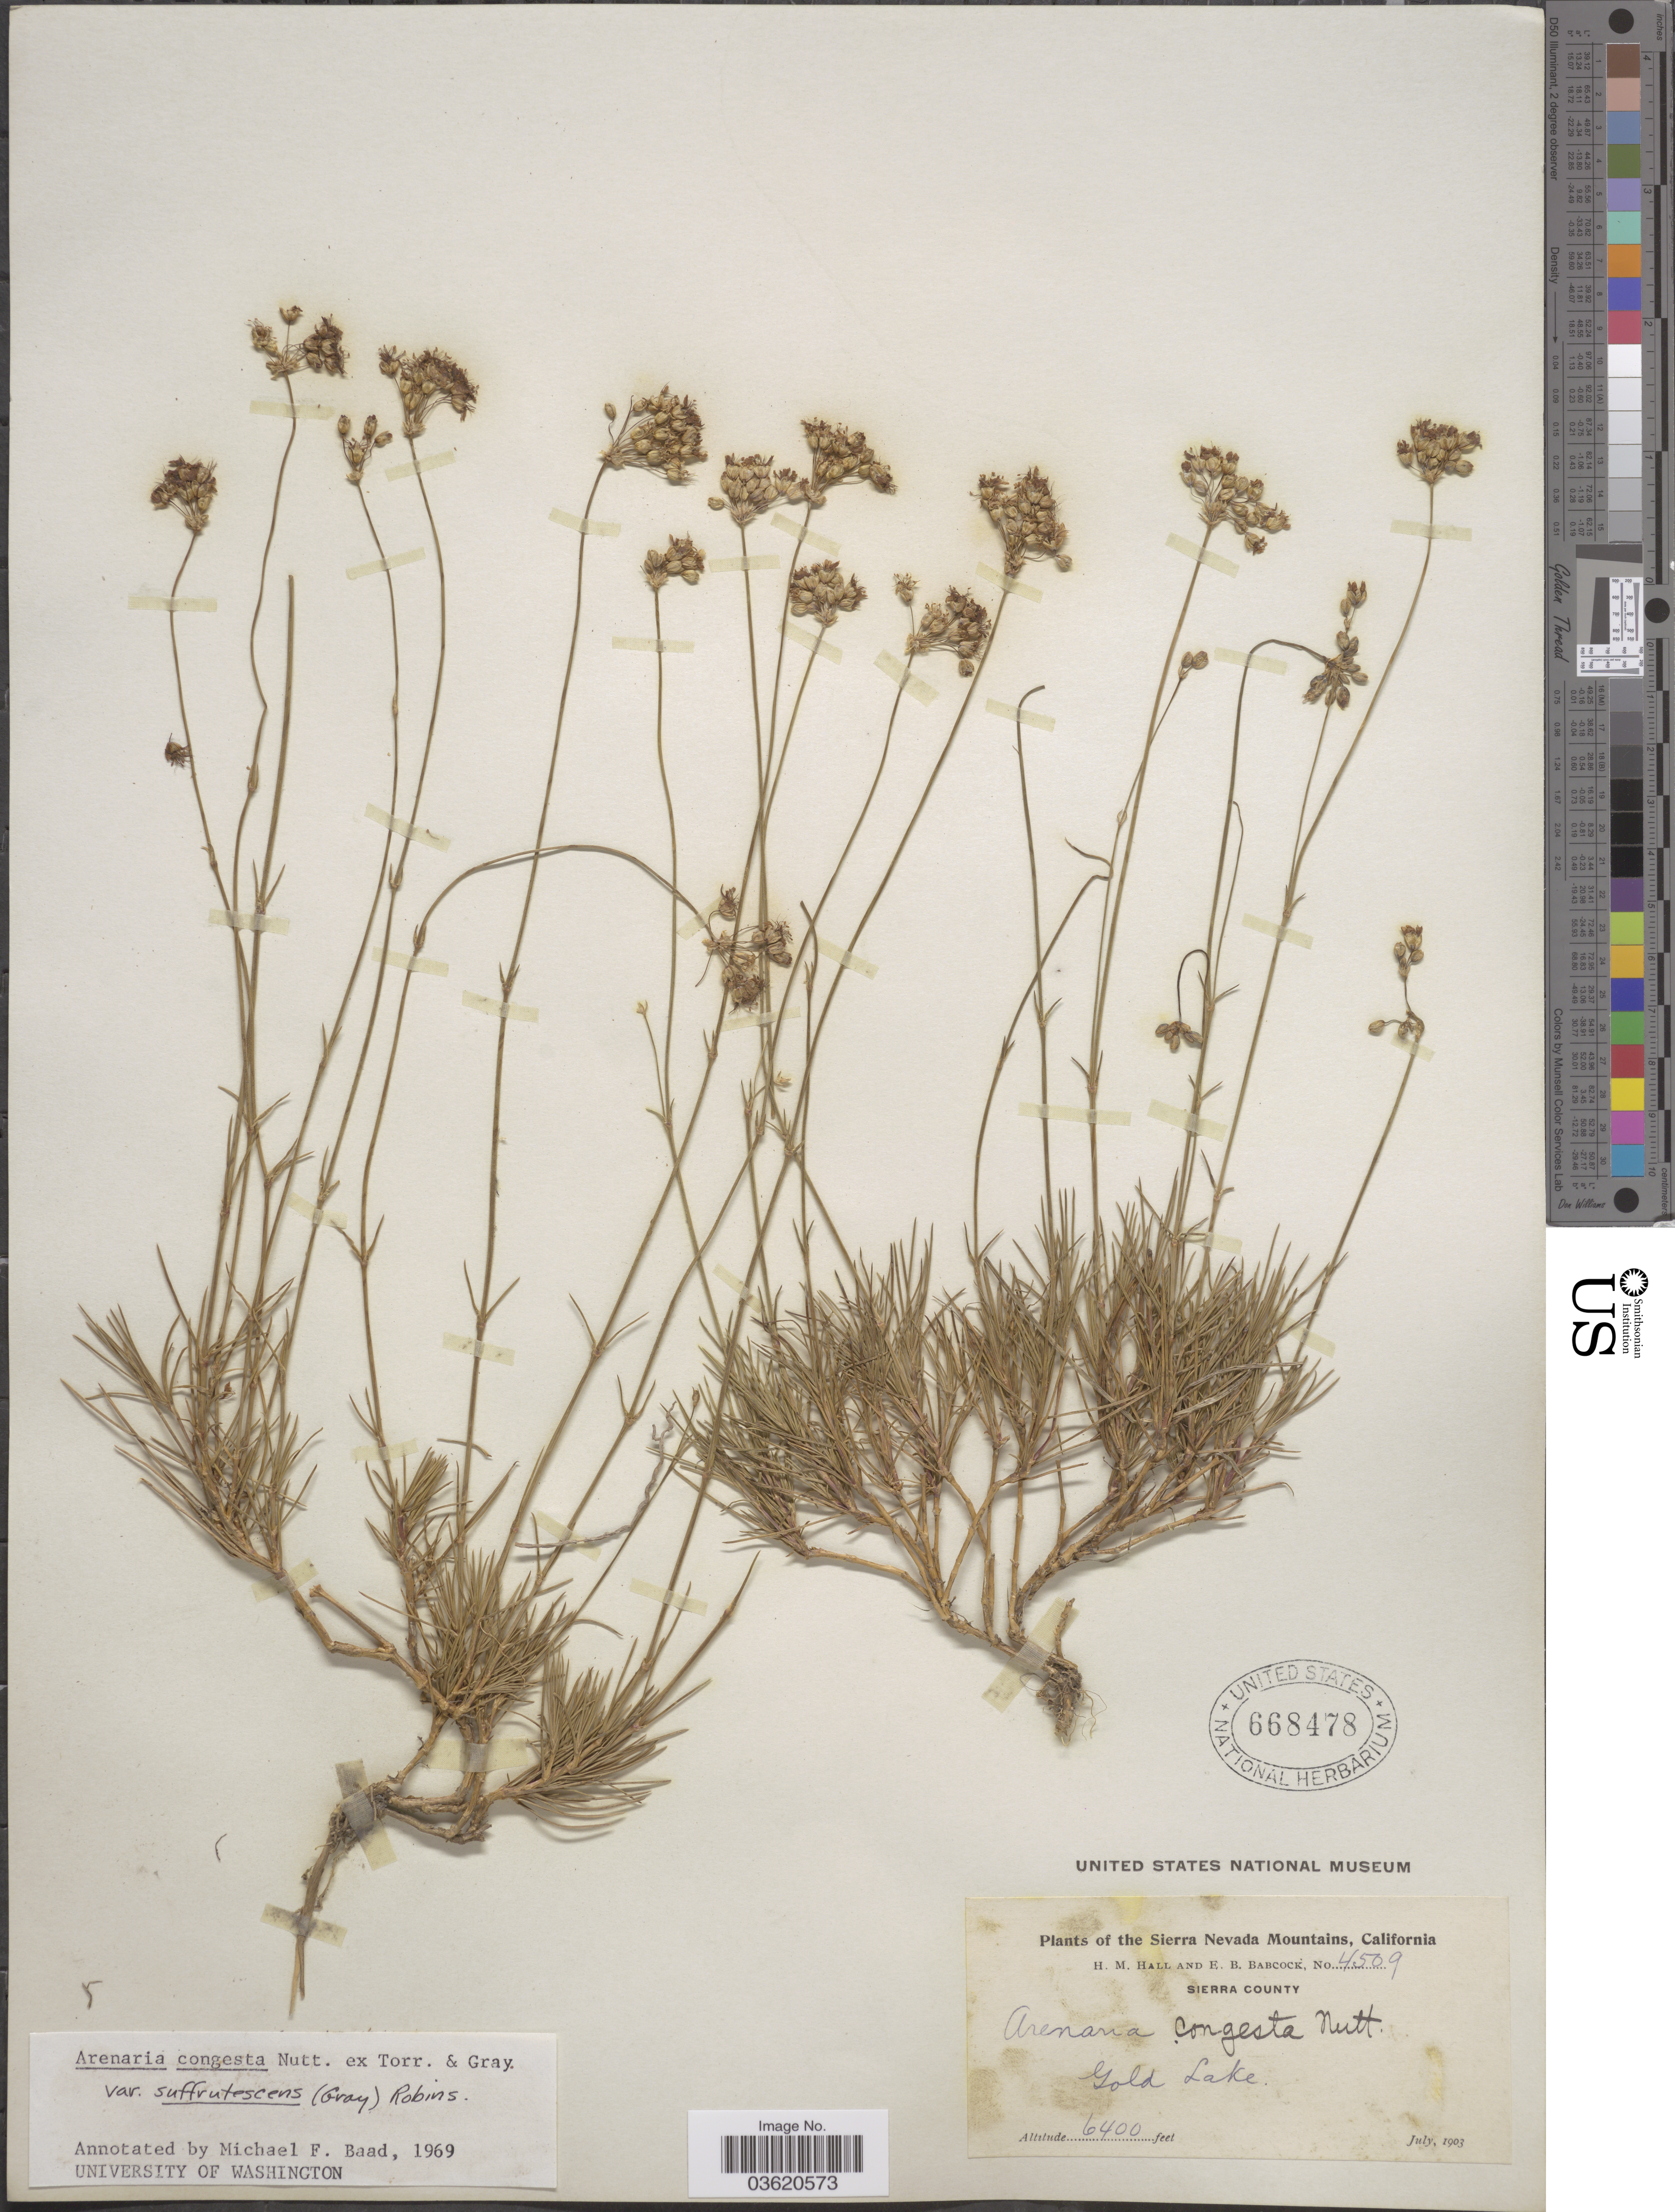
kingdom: Plantae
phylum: Tracheophyta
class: Magnoliopsida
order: Caryophyllales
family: Caryophyllaceae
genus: Eremogone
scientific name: Eremogone congesta var. suffrutescens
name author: (A. Gray) R.L. Hartm. & Rabeler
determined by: Strong, Mark T., (BOT), Smithsonian Institution - National Museum of Natural History (UNITED STATES)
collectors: H. M. Hall & E. B. Babcock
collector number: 4509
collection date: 1903-07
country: United States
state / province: California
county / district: Sierra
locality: The Sierra Nevada Mountains. Sierra County. Gold Lake.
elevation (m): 1951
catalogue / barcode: US 668478